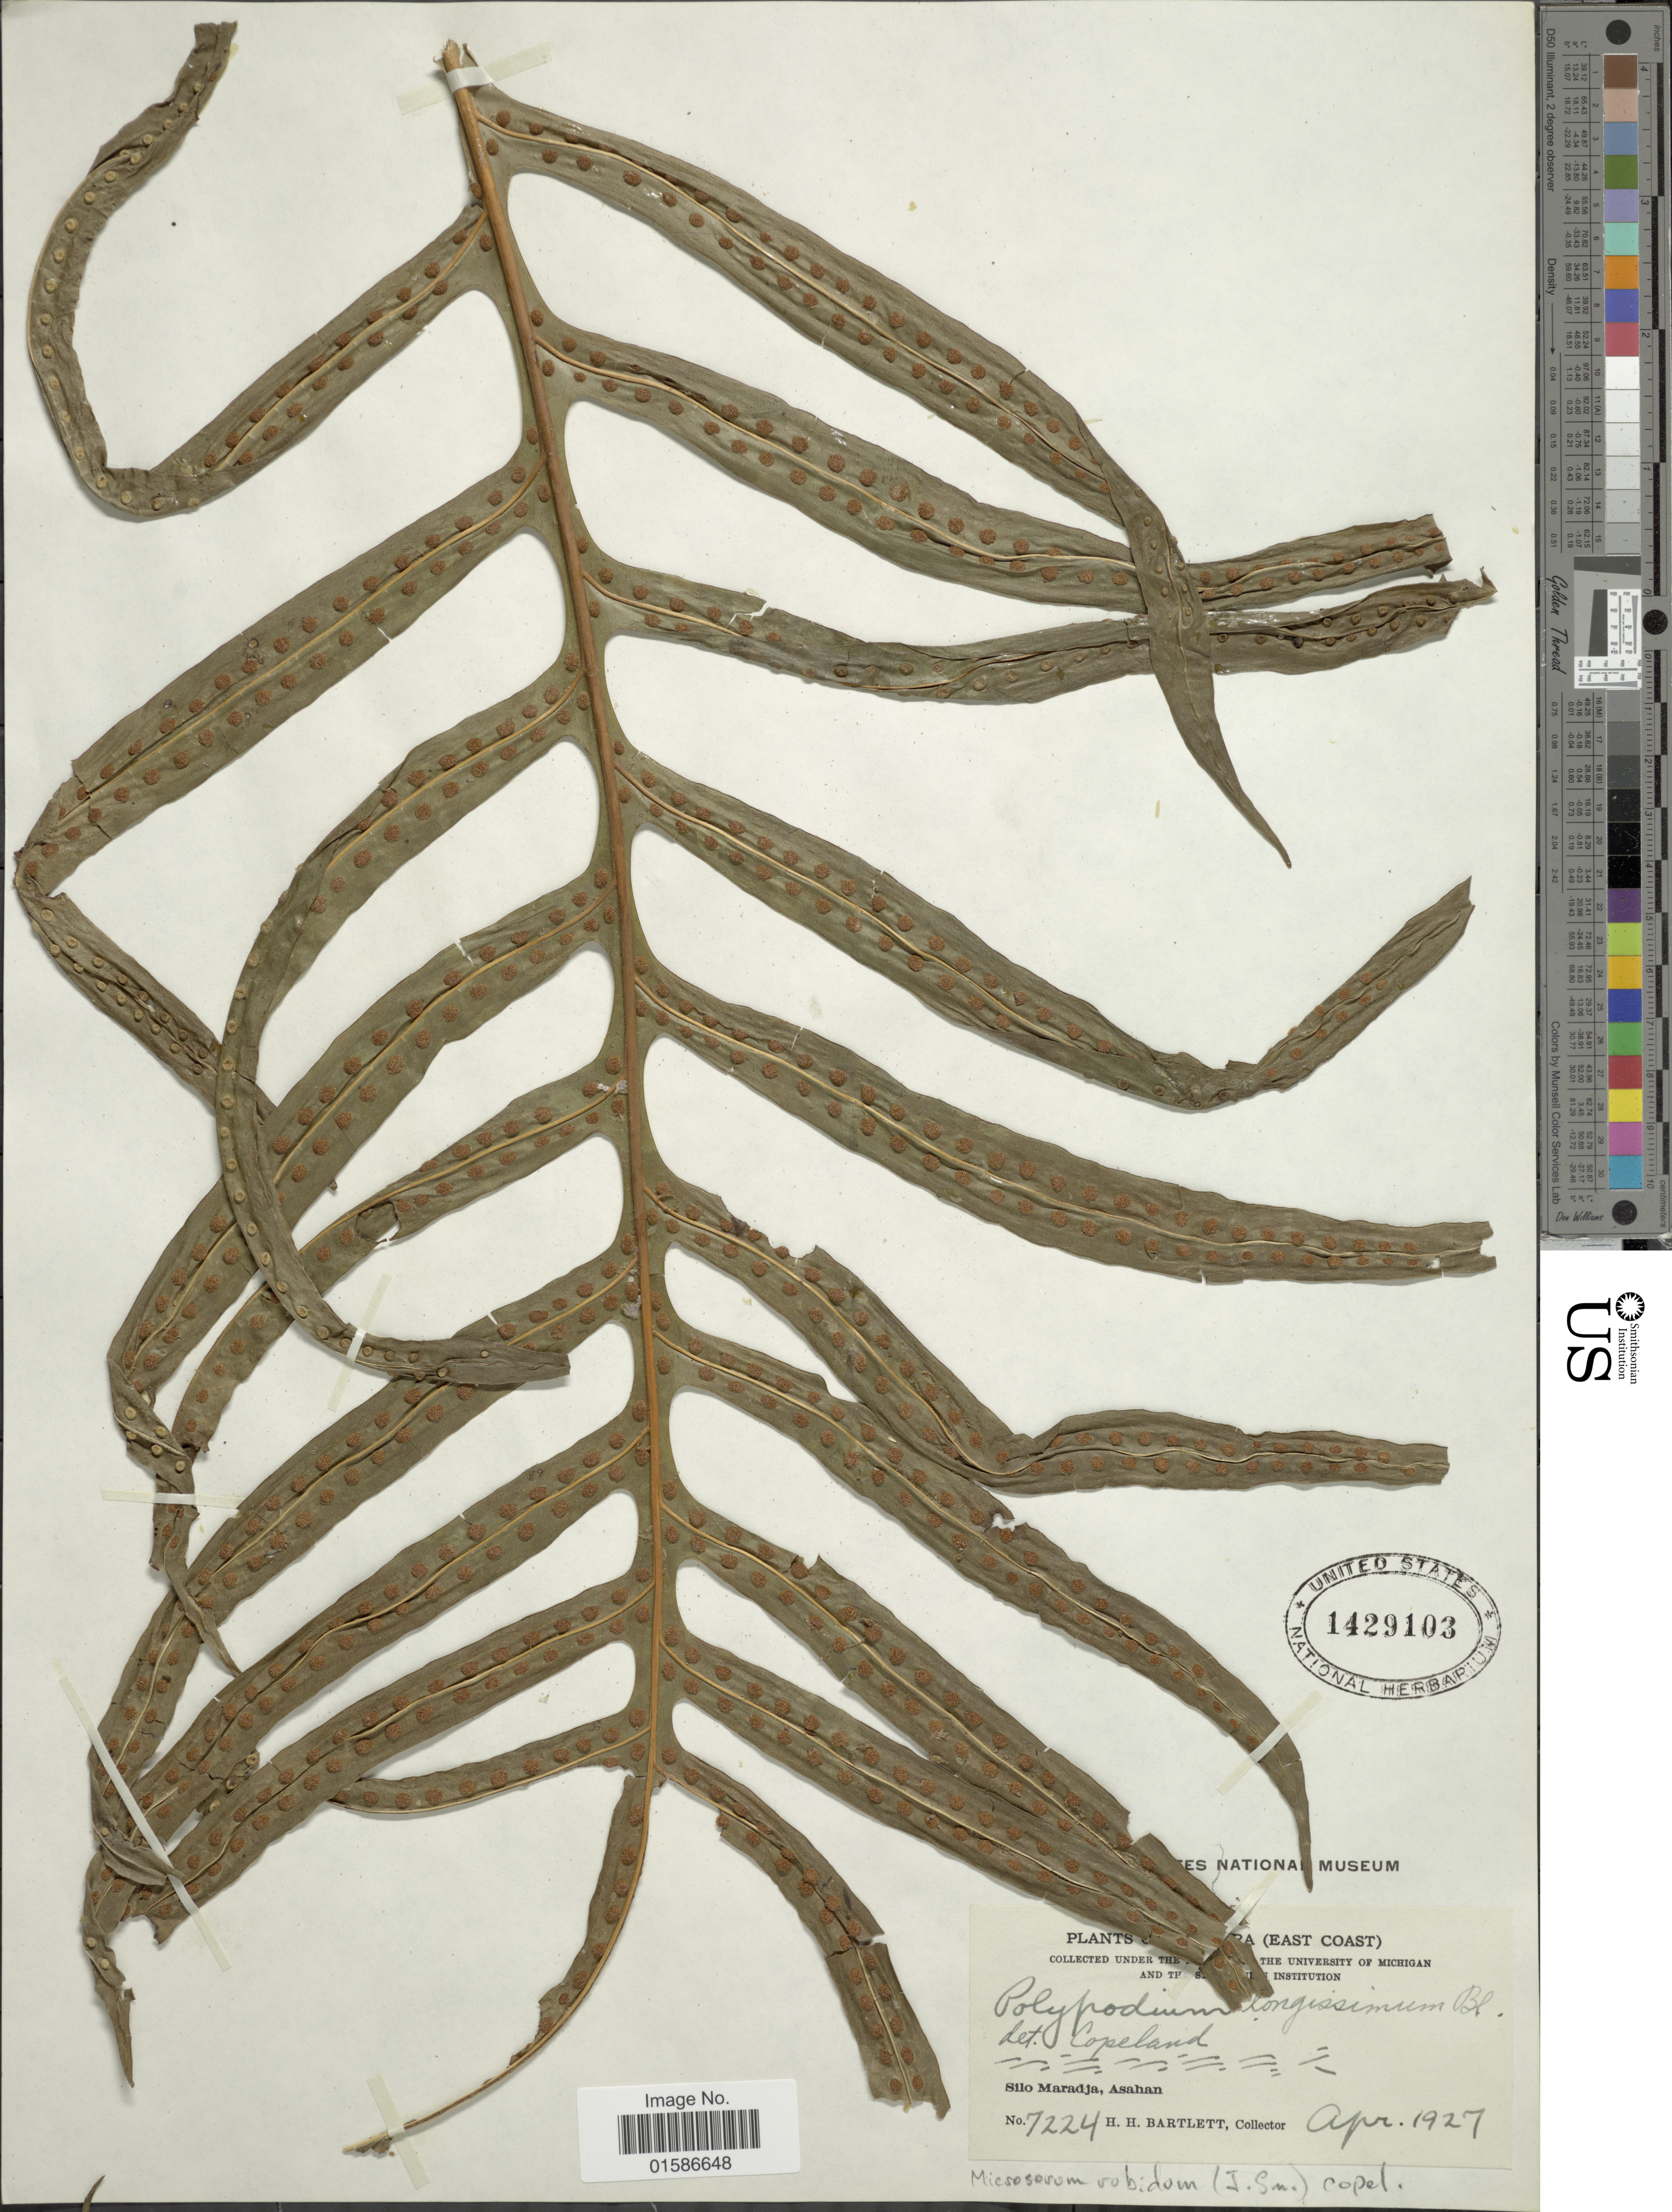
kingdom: Plantae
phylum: Tracheophyta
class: Polypodiopsida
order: Polypodiales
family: Polypodiaceae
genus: Microsorum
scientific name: Microsorum rubidum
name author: (Kunze) Copel.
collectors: H. H. Bartlett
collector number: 7224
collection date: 1927-04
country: Indonesia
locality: (East Coast), Silo Maradja, Asahan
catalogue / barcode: US 1429103